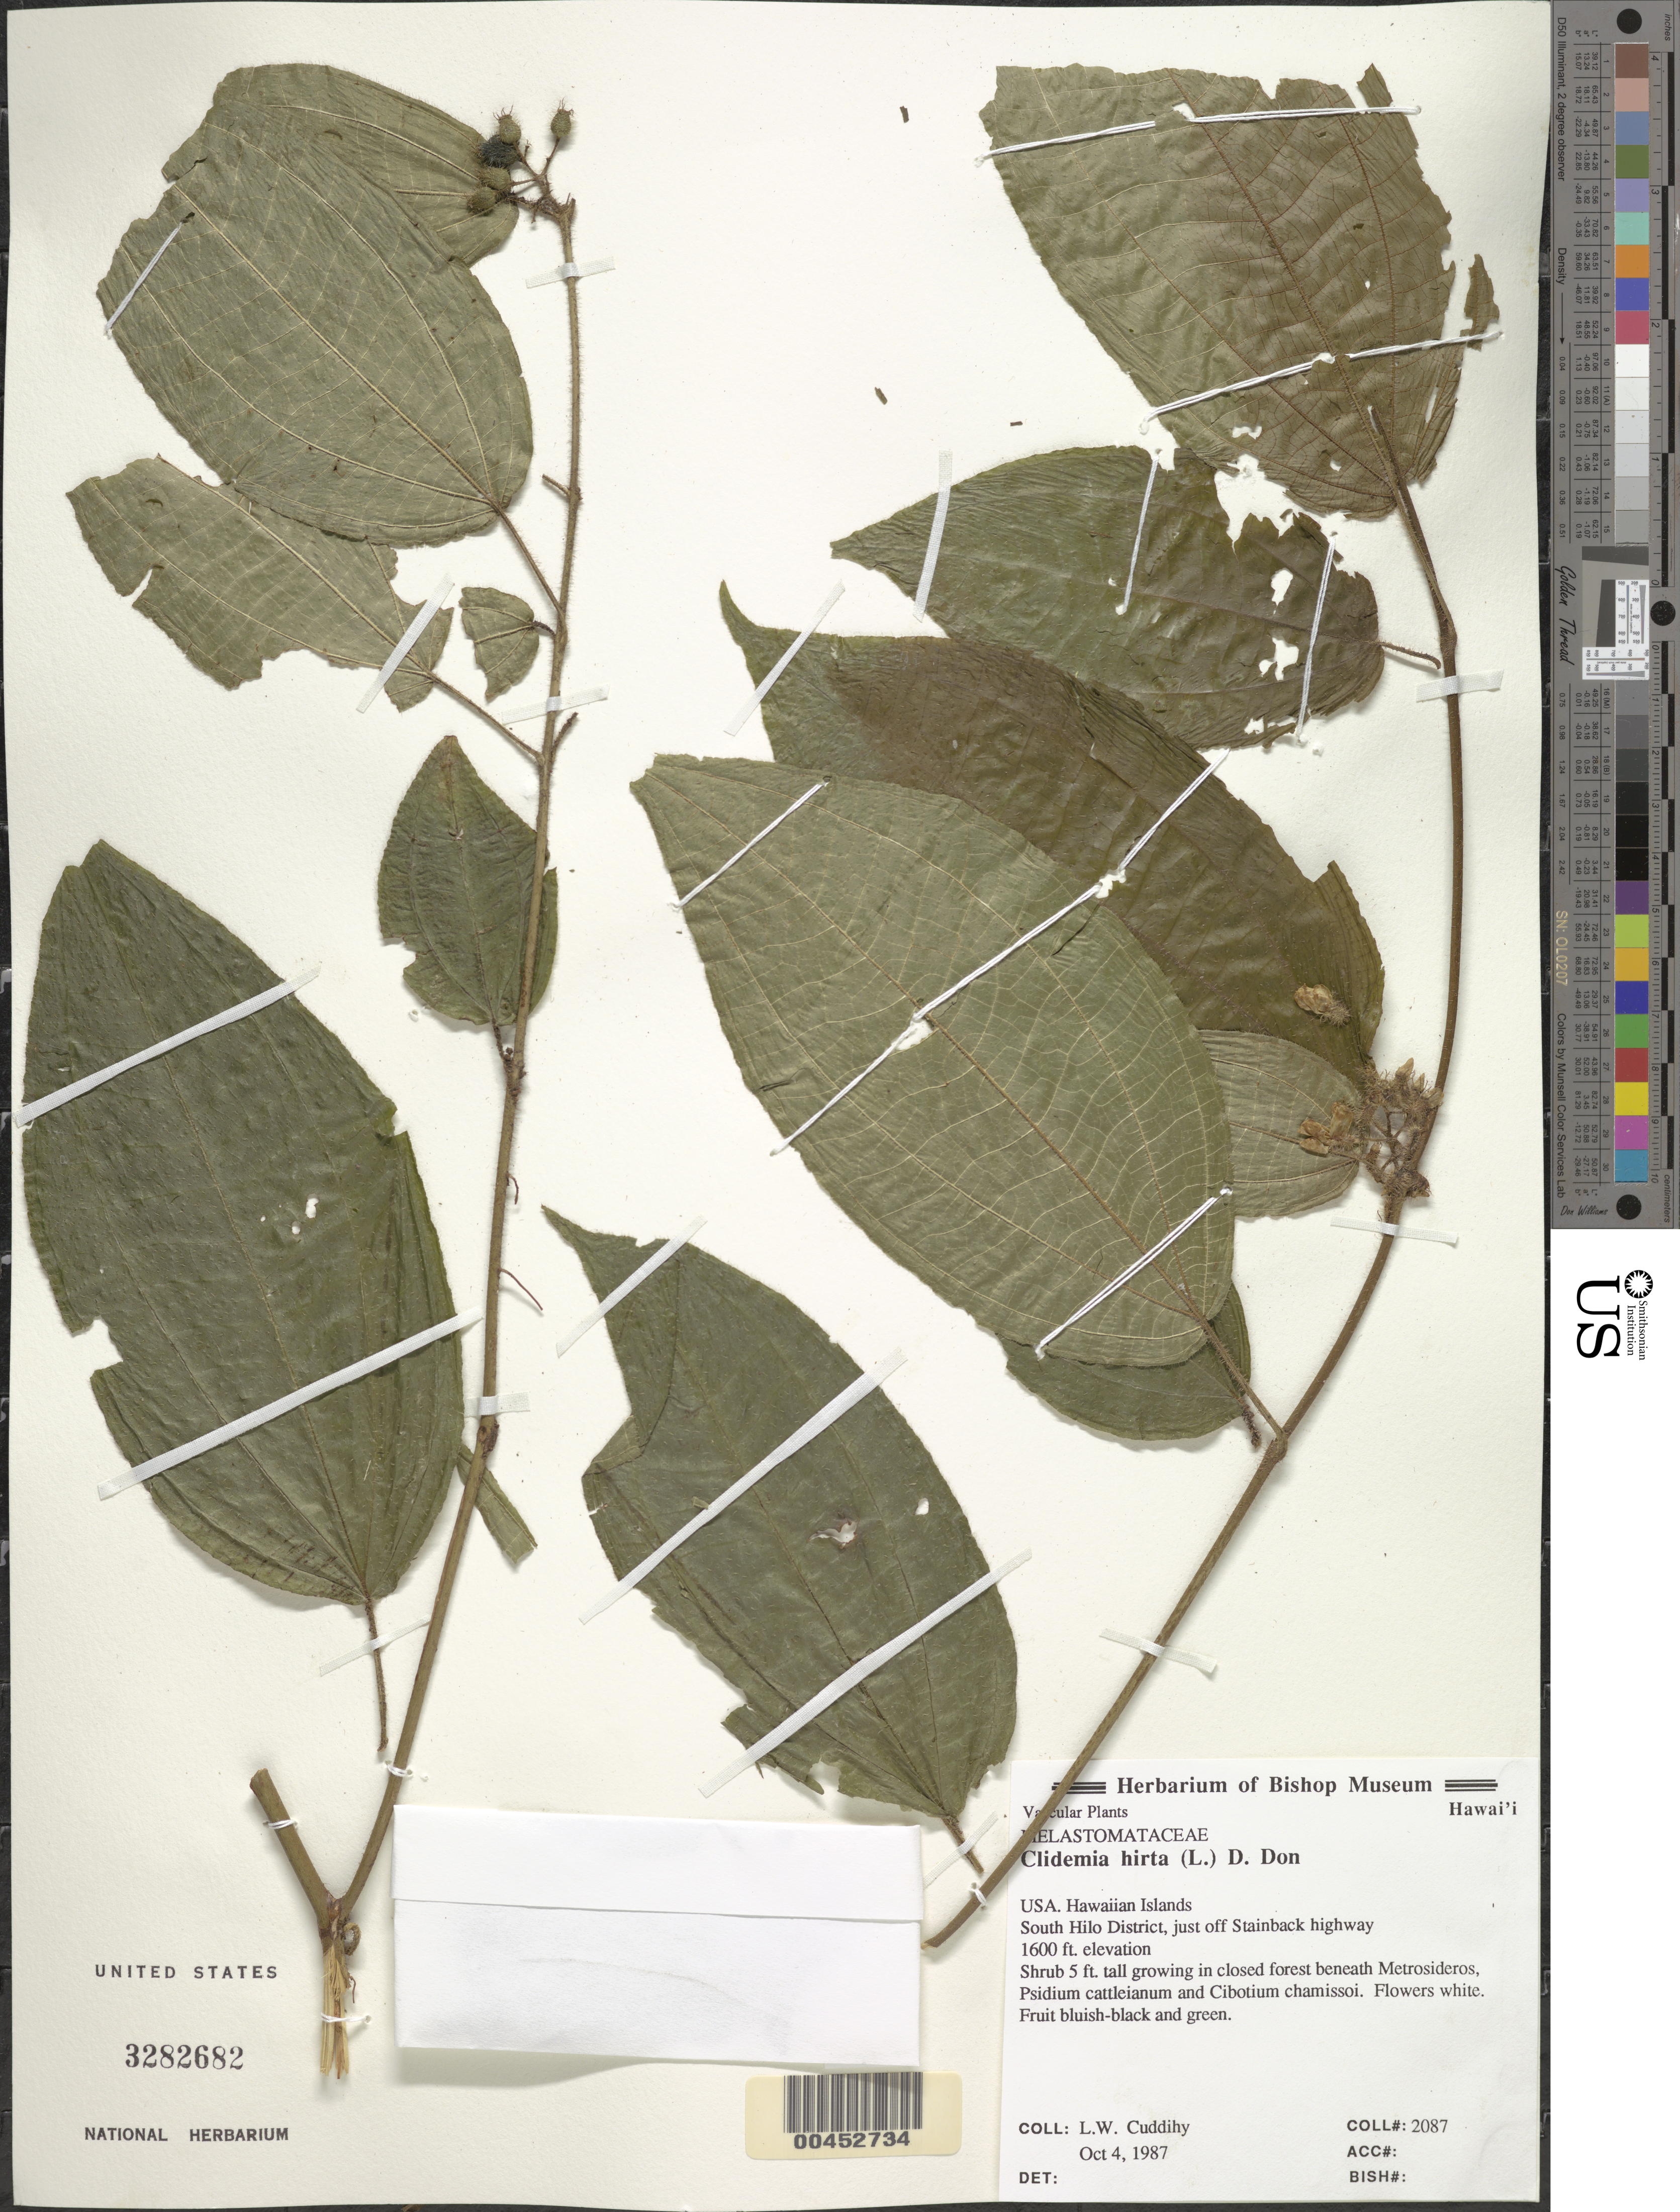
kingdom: Plantae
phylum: Tracheophyta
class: Magnoliopsida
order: Myrtales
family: Melastomataceae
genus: Miconia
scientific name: Miconia crenata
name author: (Vahl) Michelang.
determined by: Wagner, W. L., (BOT), Smithsonian Institution - National Museum of Natural History (UNITED STATES)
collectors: L. Cuddihy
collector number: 2087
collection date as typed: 4 Oct 1987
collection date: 1987-10-04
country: United States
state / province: Hawaii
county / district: Hawaii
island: Hawaii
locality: S Hilo Dist, just of Stainback Hwy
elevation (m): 488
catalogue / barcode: US 3282682